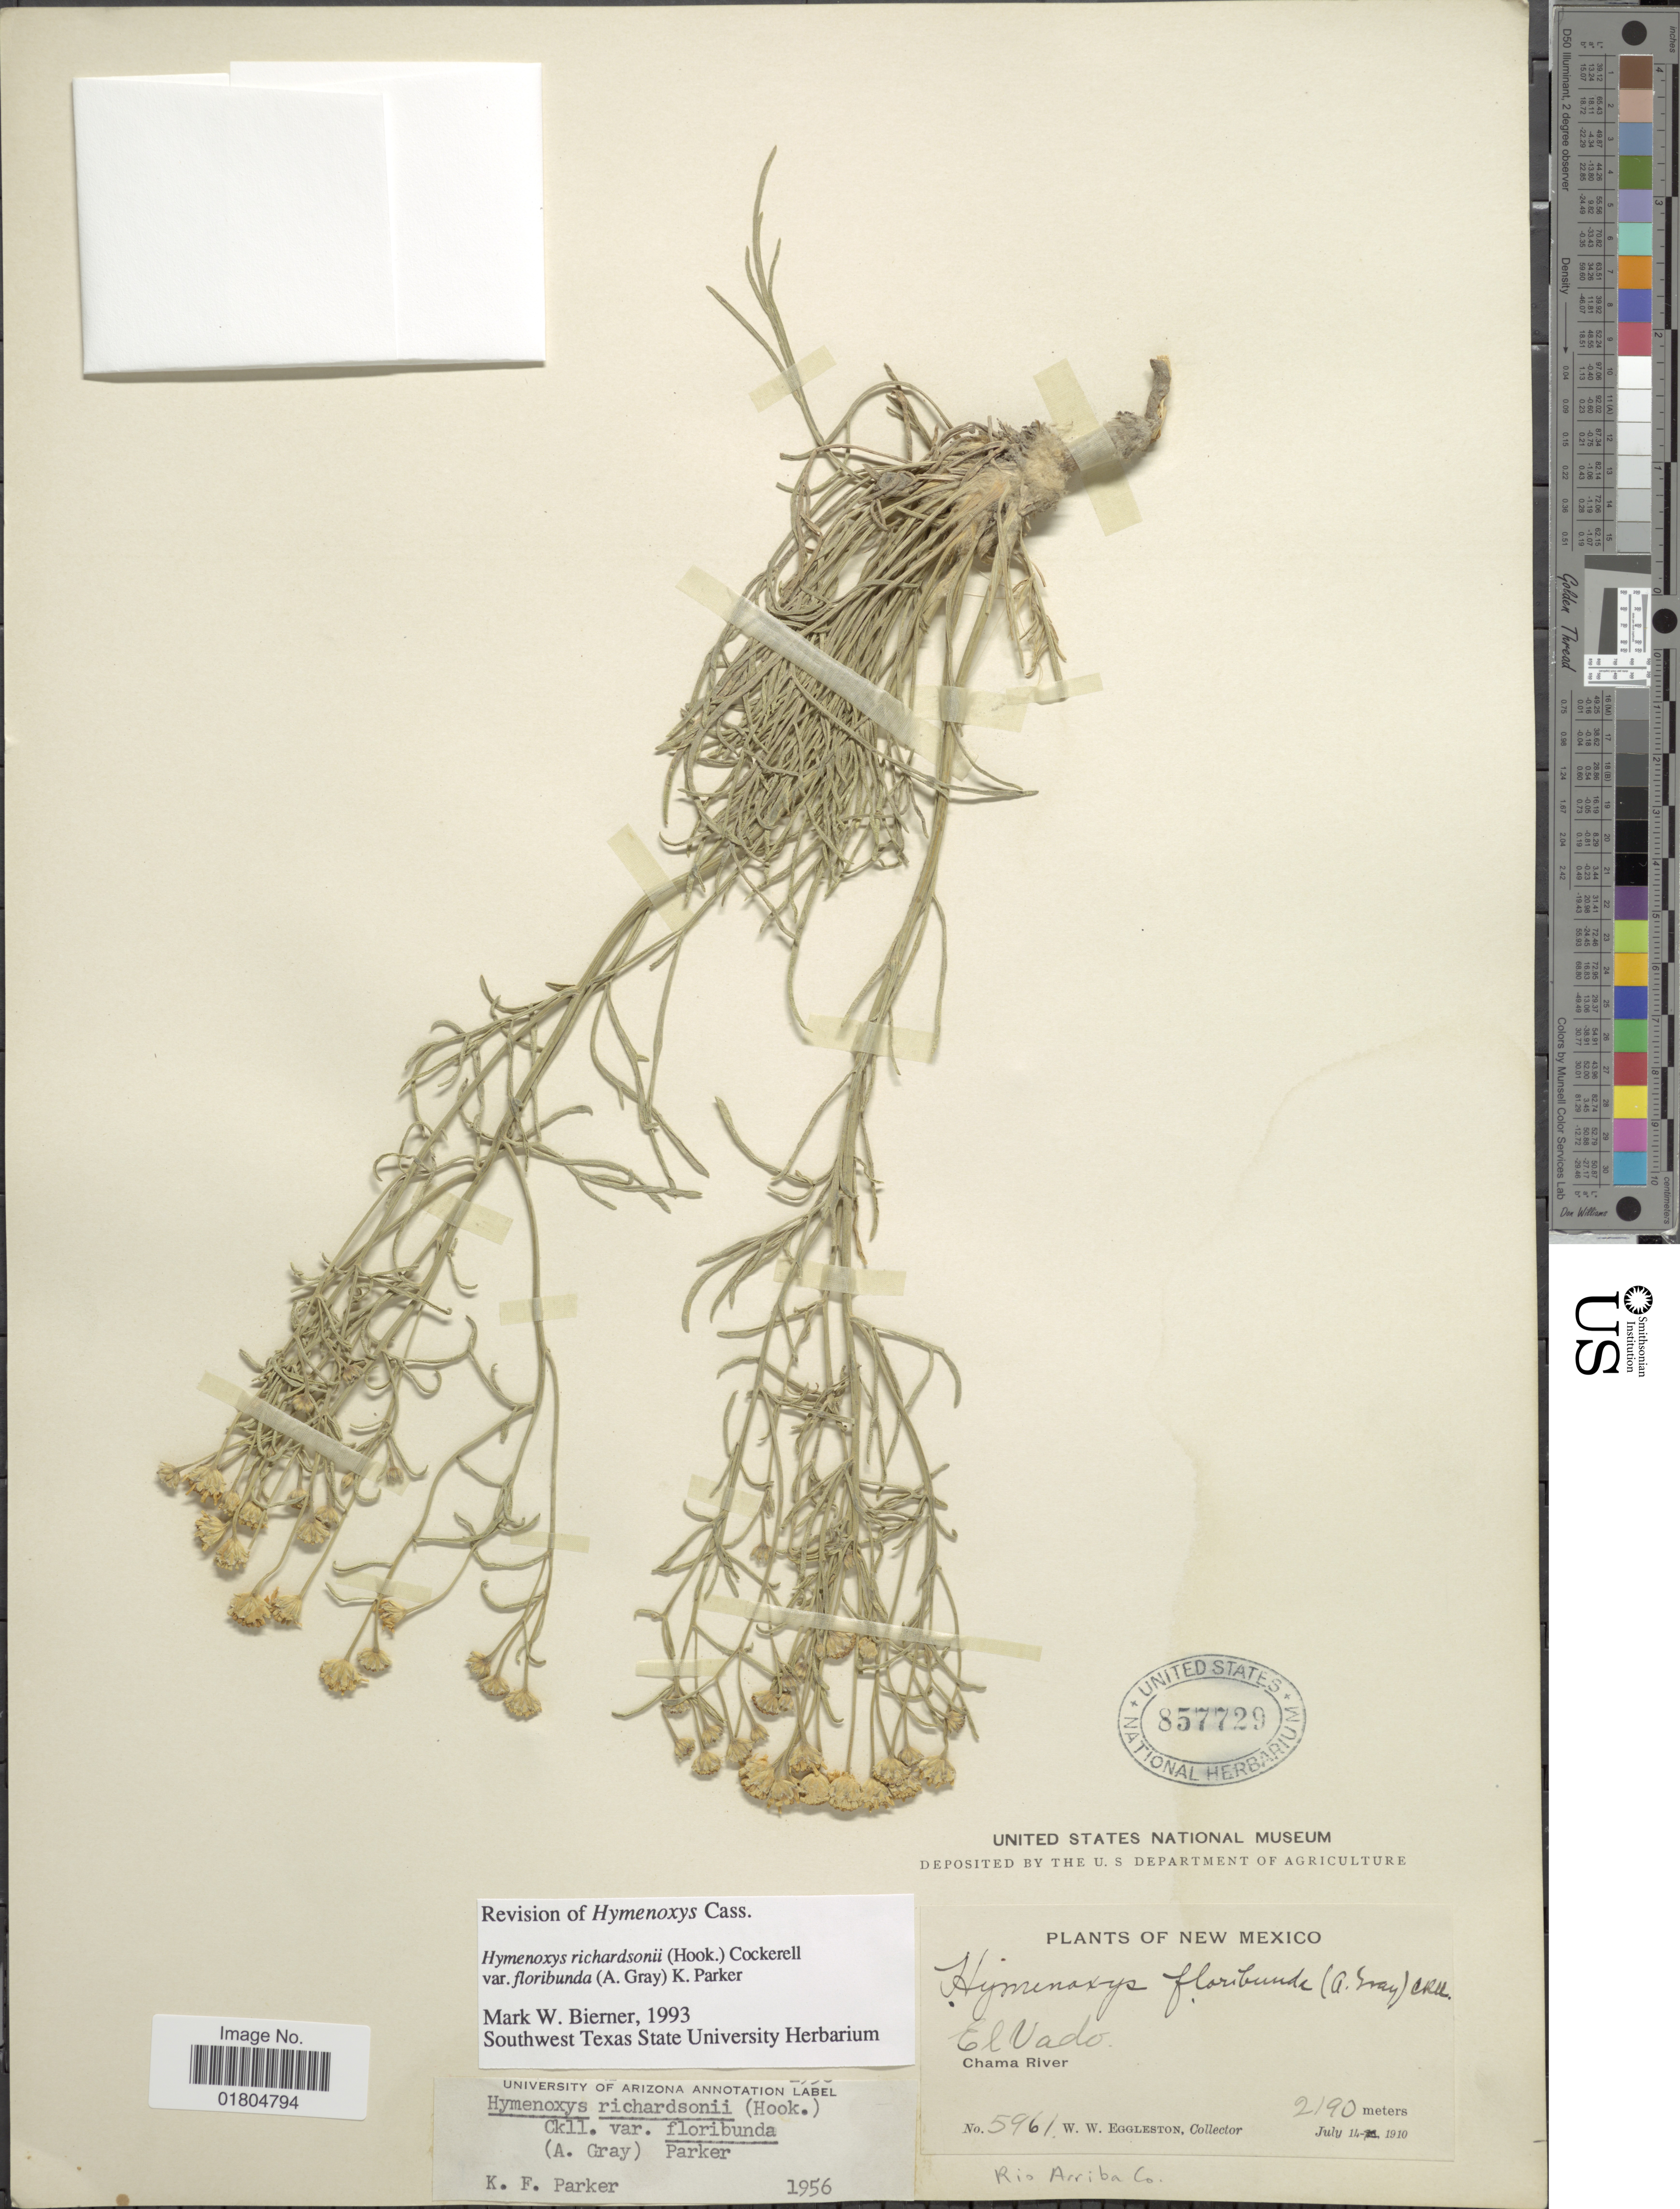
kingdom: Plantae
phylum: Tracheophyta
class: Magnoliopsida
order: Asterales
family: Asteraceae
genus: Hymenoxys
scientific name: Hymenoxys richardsonii var. floribunda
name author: (A. Gray) K.F. Parker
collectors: W. W. Eggleston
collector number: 5961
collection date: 1910-07-14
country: United States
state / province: New Mexico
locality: El Vado. Chama River. Rio Arriba Co.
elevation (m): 2190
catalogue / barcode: US 857729